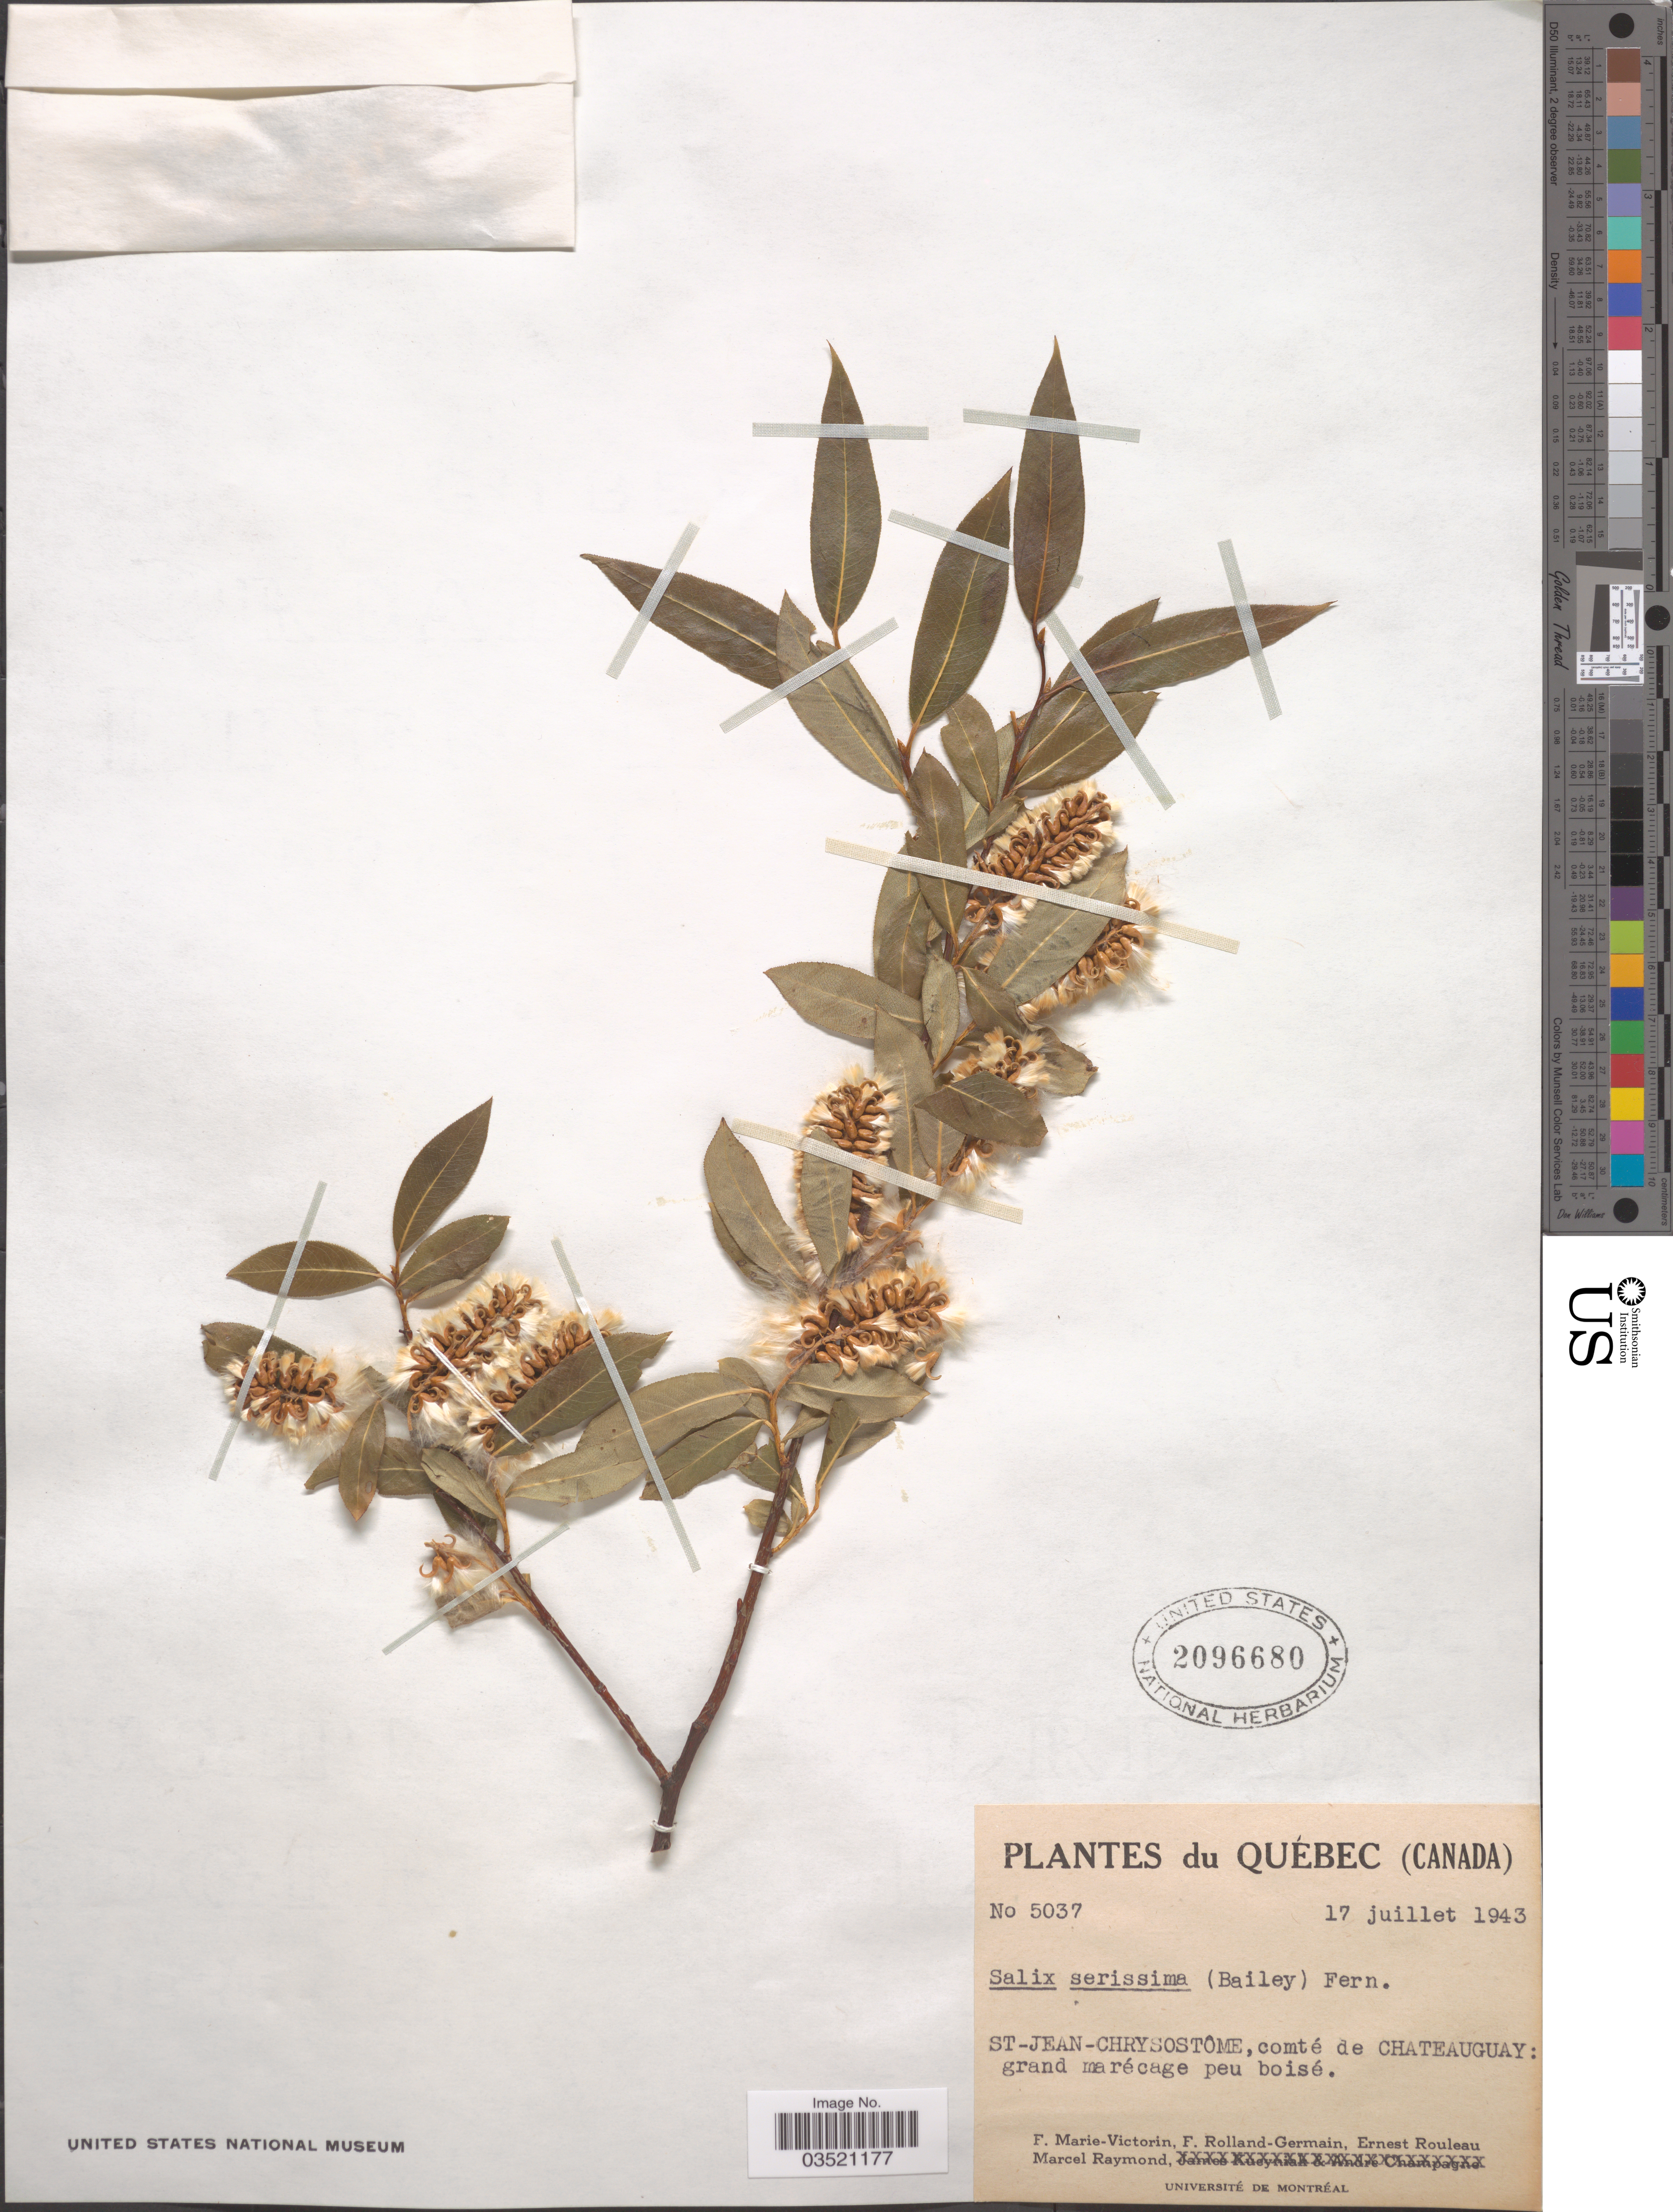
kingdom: Plantae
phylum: Tracheophyta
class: Magnoliopsida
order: Malpighiales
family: Salicaceae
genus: Salix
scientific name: Salix serissima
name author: (L.H. Bailey) Fernald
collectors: F. Marie-Victorin, Rolland-Germain, J. Rouleau & M. Raymond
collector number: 5037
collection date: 1943-07-17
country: Canada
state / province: Quebec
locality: St-Jean-Chrysostôme, comté de Chateauguay: grand marécage peu boisé.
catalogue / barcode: US 2096680